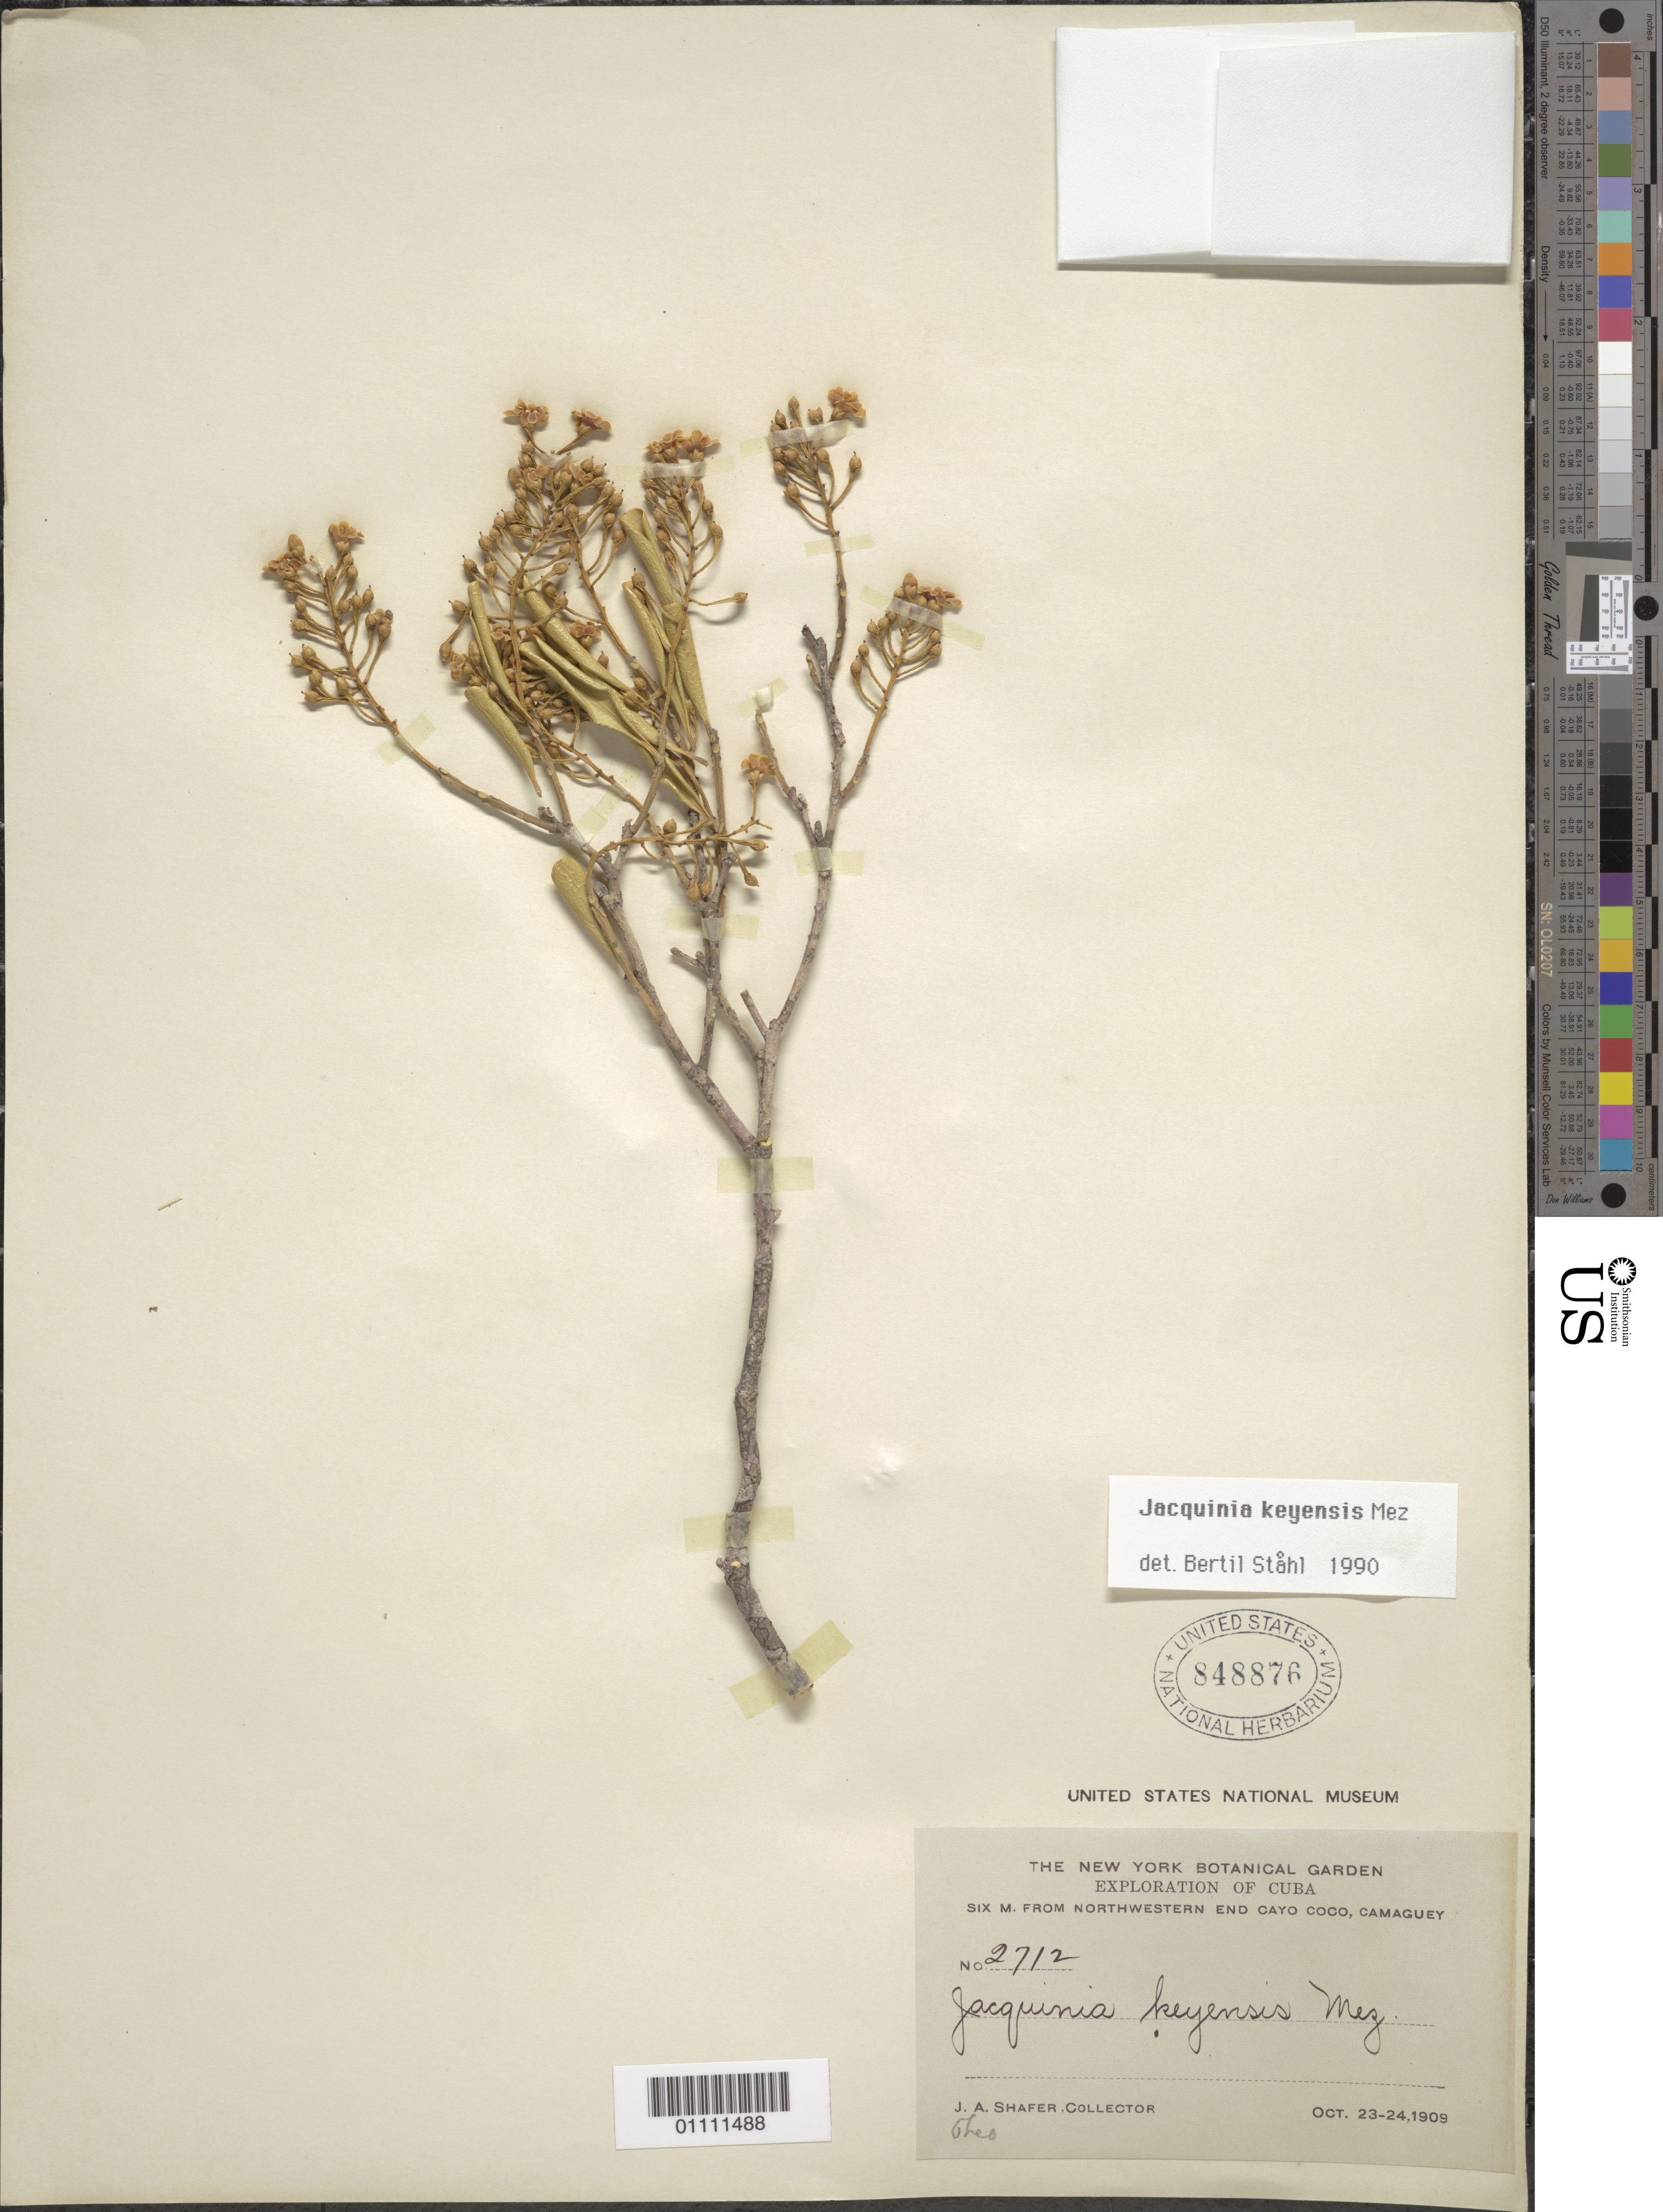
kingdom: Plantae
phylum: Tracheophyta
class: Magnoliopsida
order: Ericales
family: Primulaceae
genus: Jacquinia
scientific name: Jacquinia keyensis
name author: Mez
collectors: J. A. Shafer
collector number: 2712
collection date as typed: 23 Oct 1909 to 24 Oct 1909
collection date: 1909-10-23/1909-10-24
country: Cuba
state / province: Camagüey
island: Cuba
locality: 6 m from NW end Cayo Coco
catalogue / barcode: US 848876